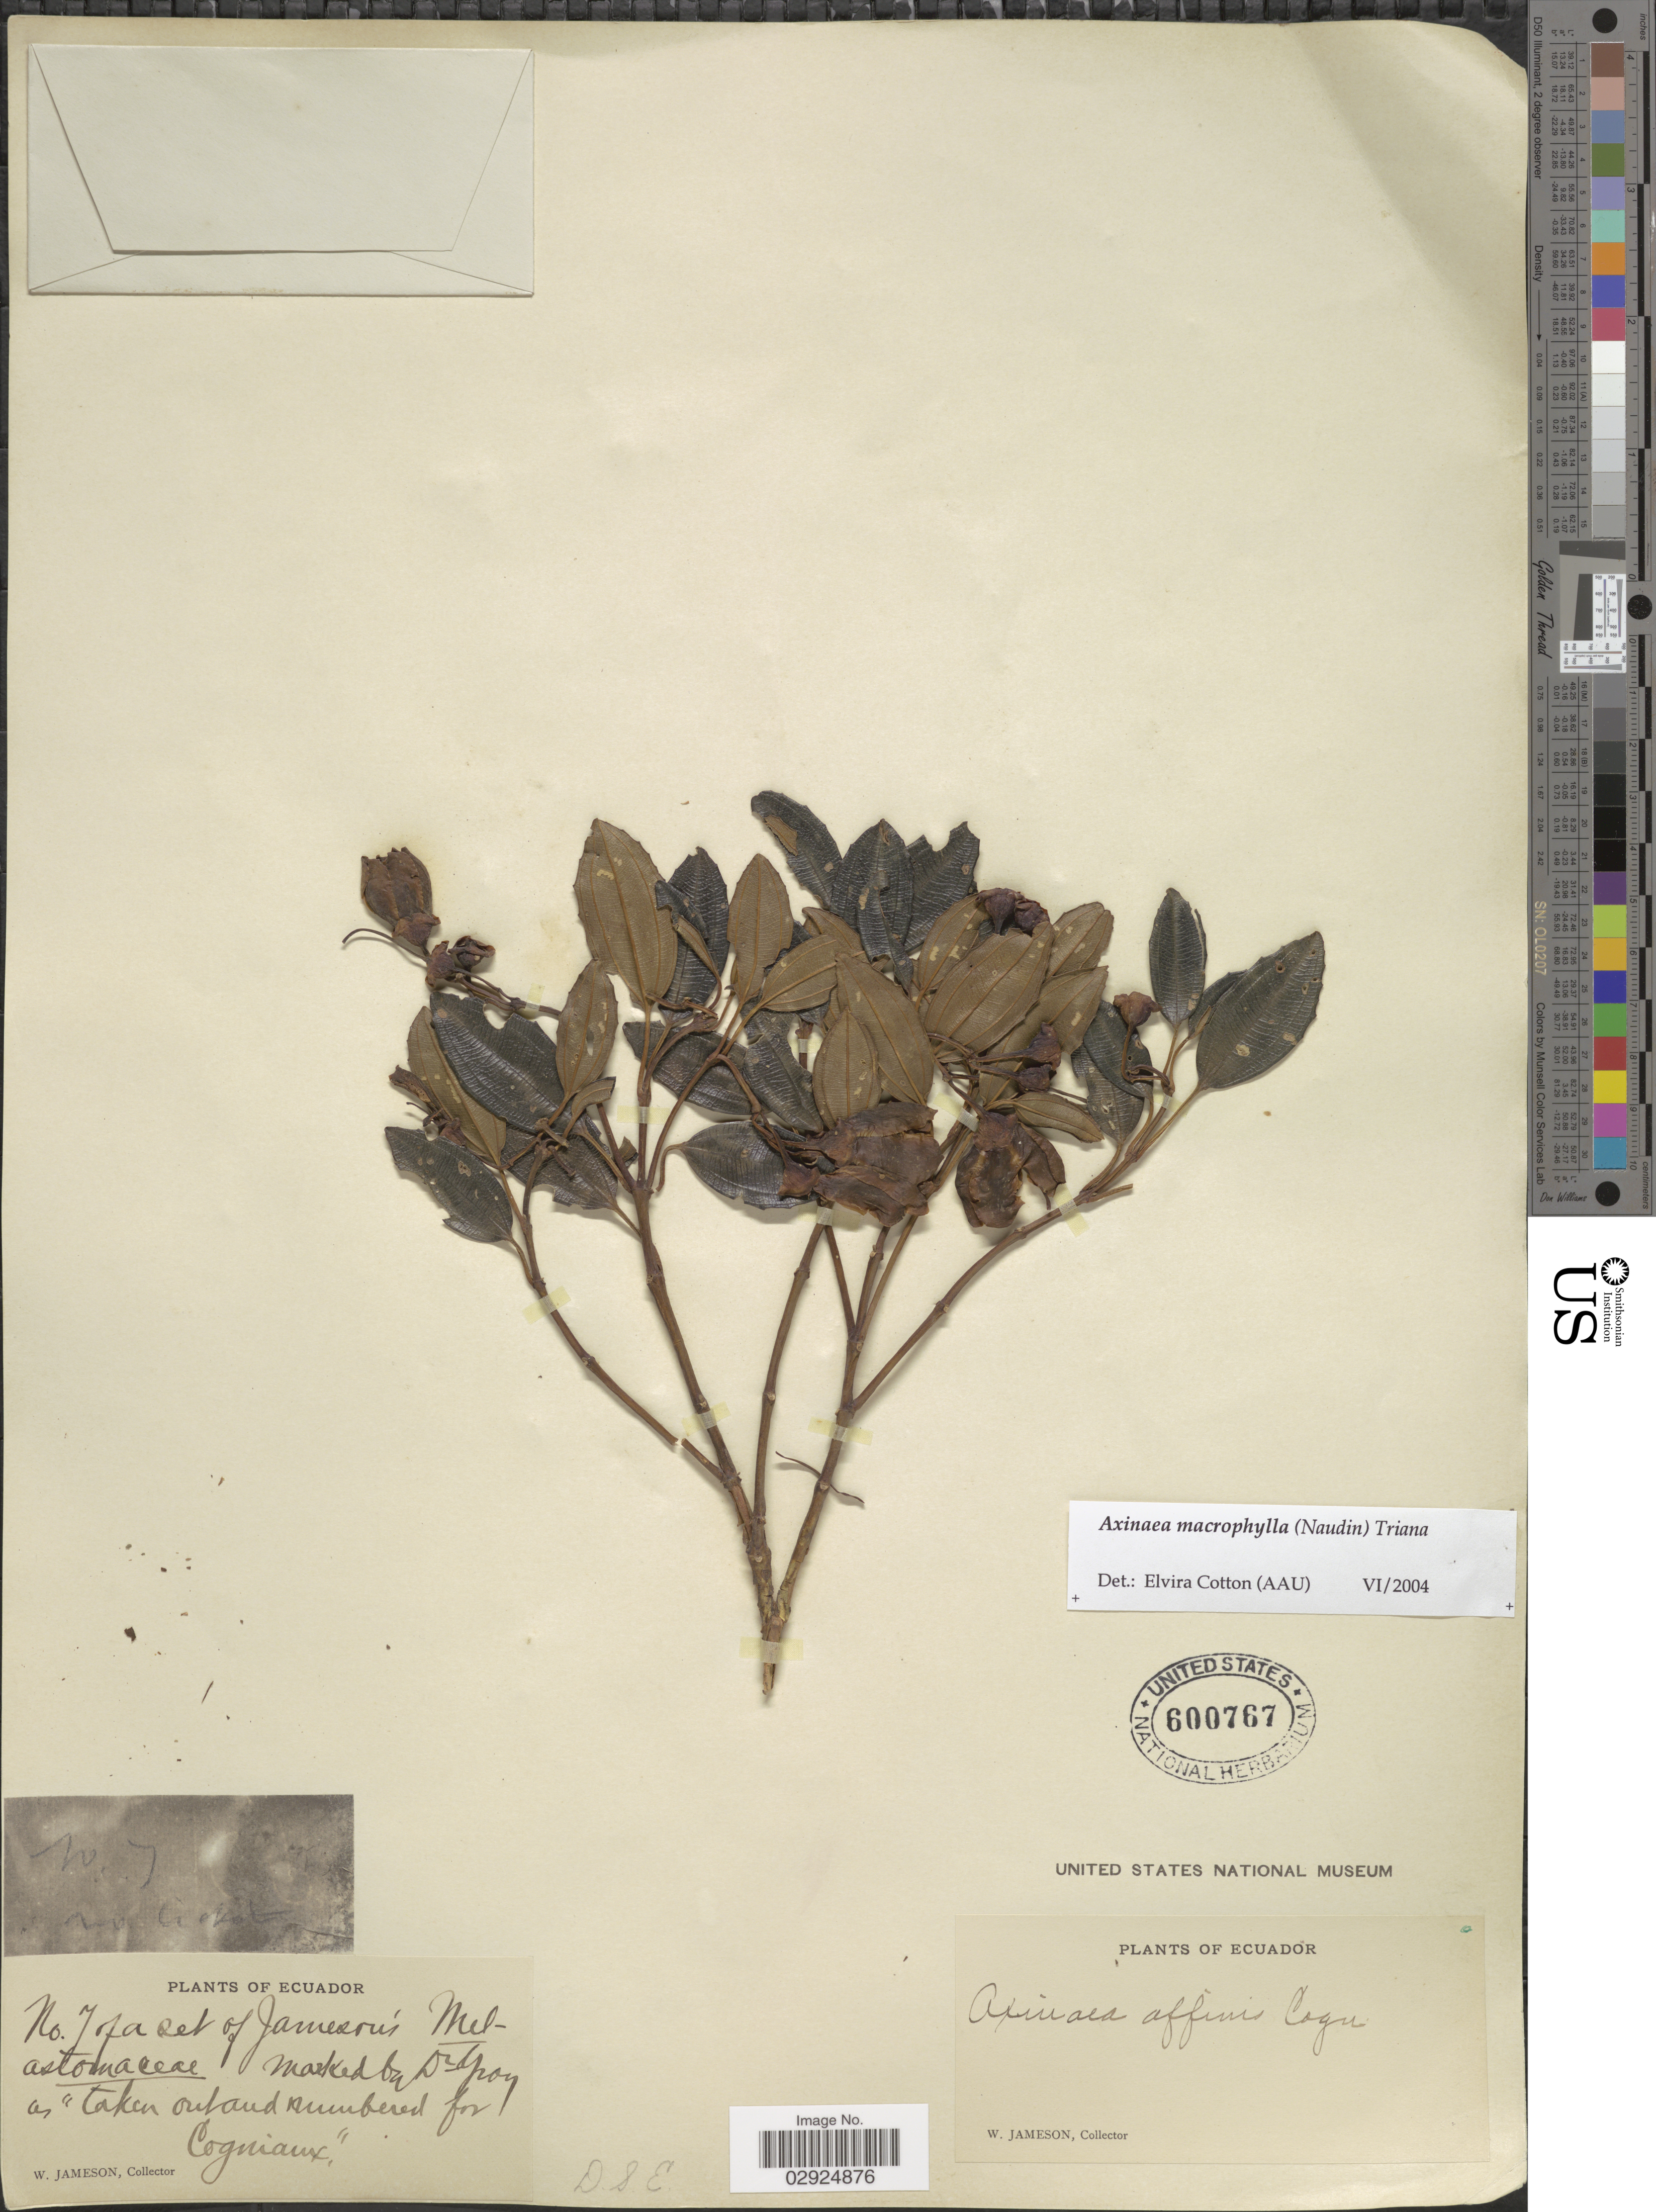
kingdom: Plantae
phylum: Tracheophyta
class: Magnoliopsida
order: Myrtales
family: Melastomataceae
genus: Axinaea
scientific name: Axinaea macrophylla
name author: (Naudin) Triana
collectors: W. Jameson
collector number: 7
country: Ecuador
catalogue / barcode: US 600767